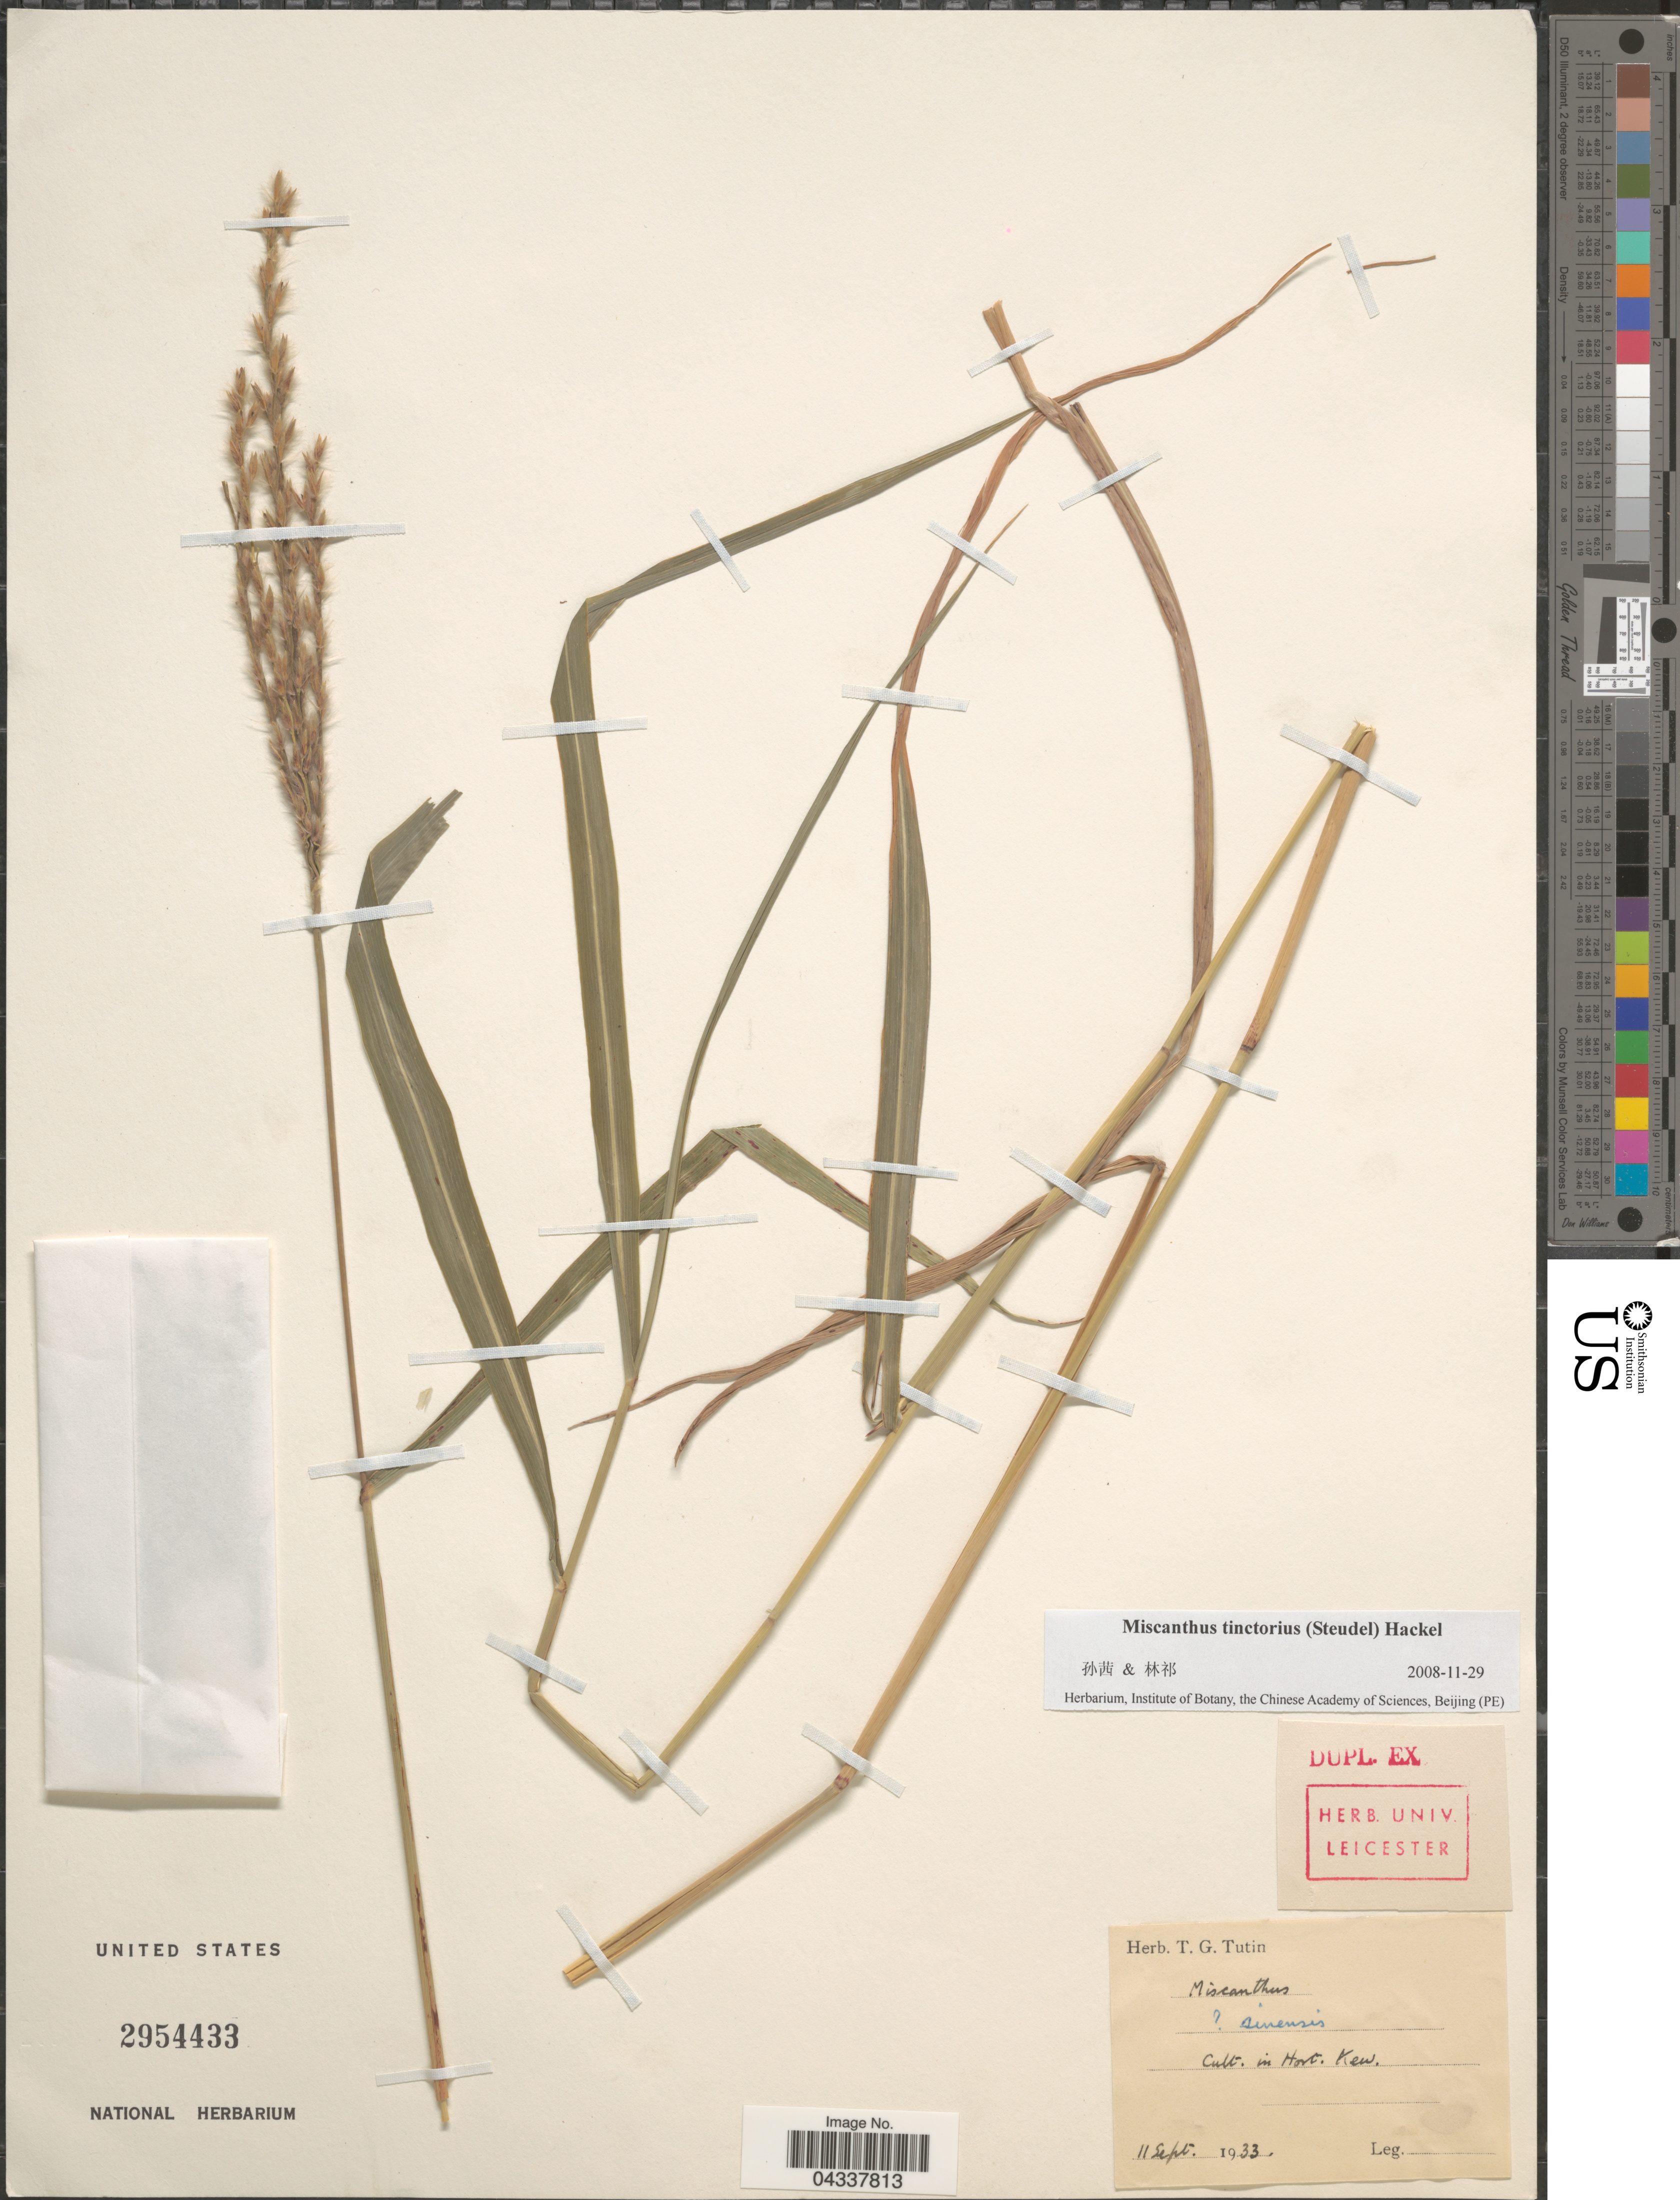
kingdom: Plantae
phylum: Tracheophyta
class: Liliopsida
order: Poales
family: Poaceae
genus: Miscanthus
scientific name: Miscanthus tinctorius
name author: (Steud.) Hack.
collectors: Ex herb. T. G. Tutin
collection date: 1933-09-11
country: United Kingdom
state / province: England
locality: In Hort. Kew.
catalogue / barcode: US 2954433